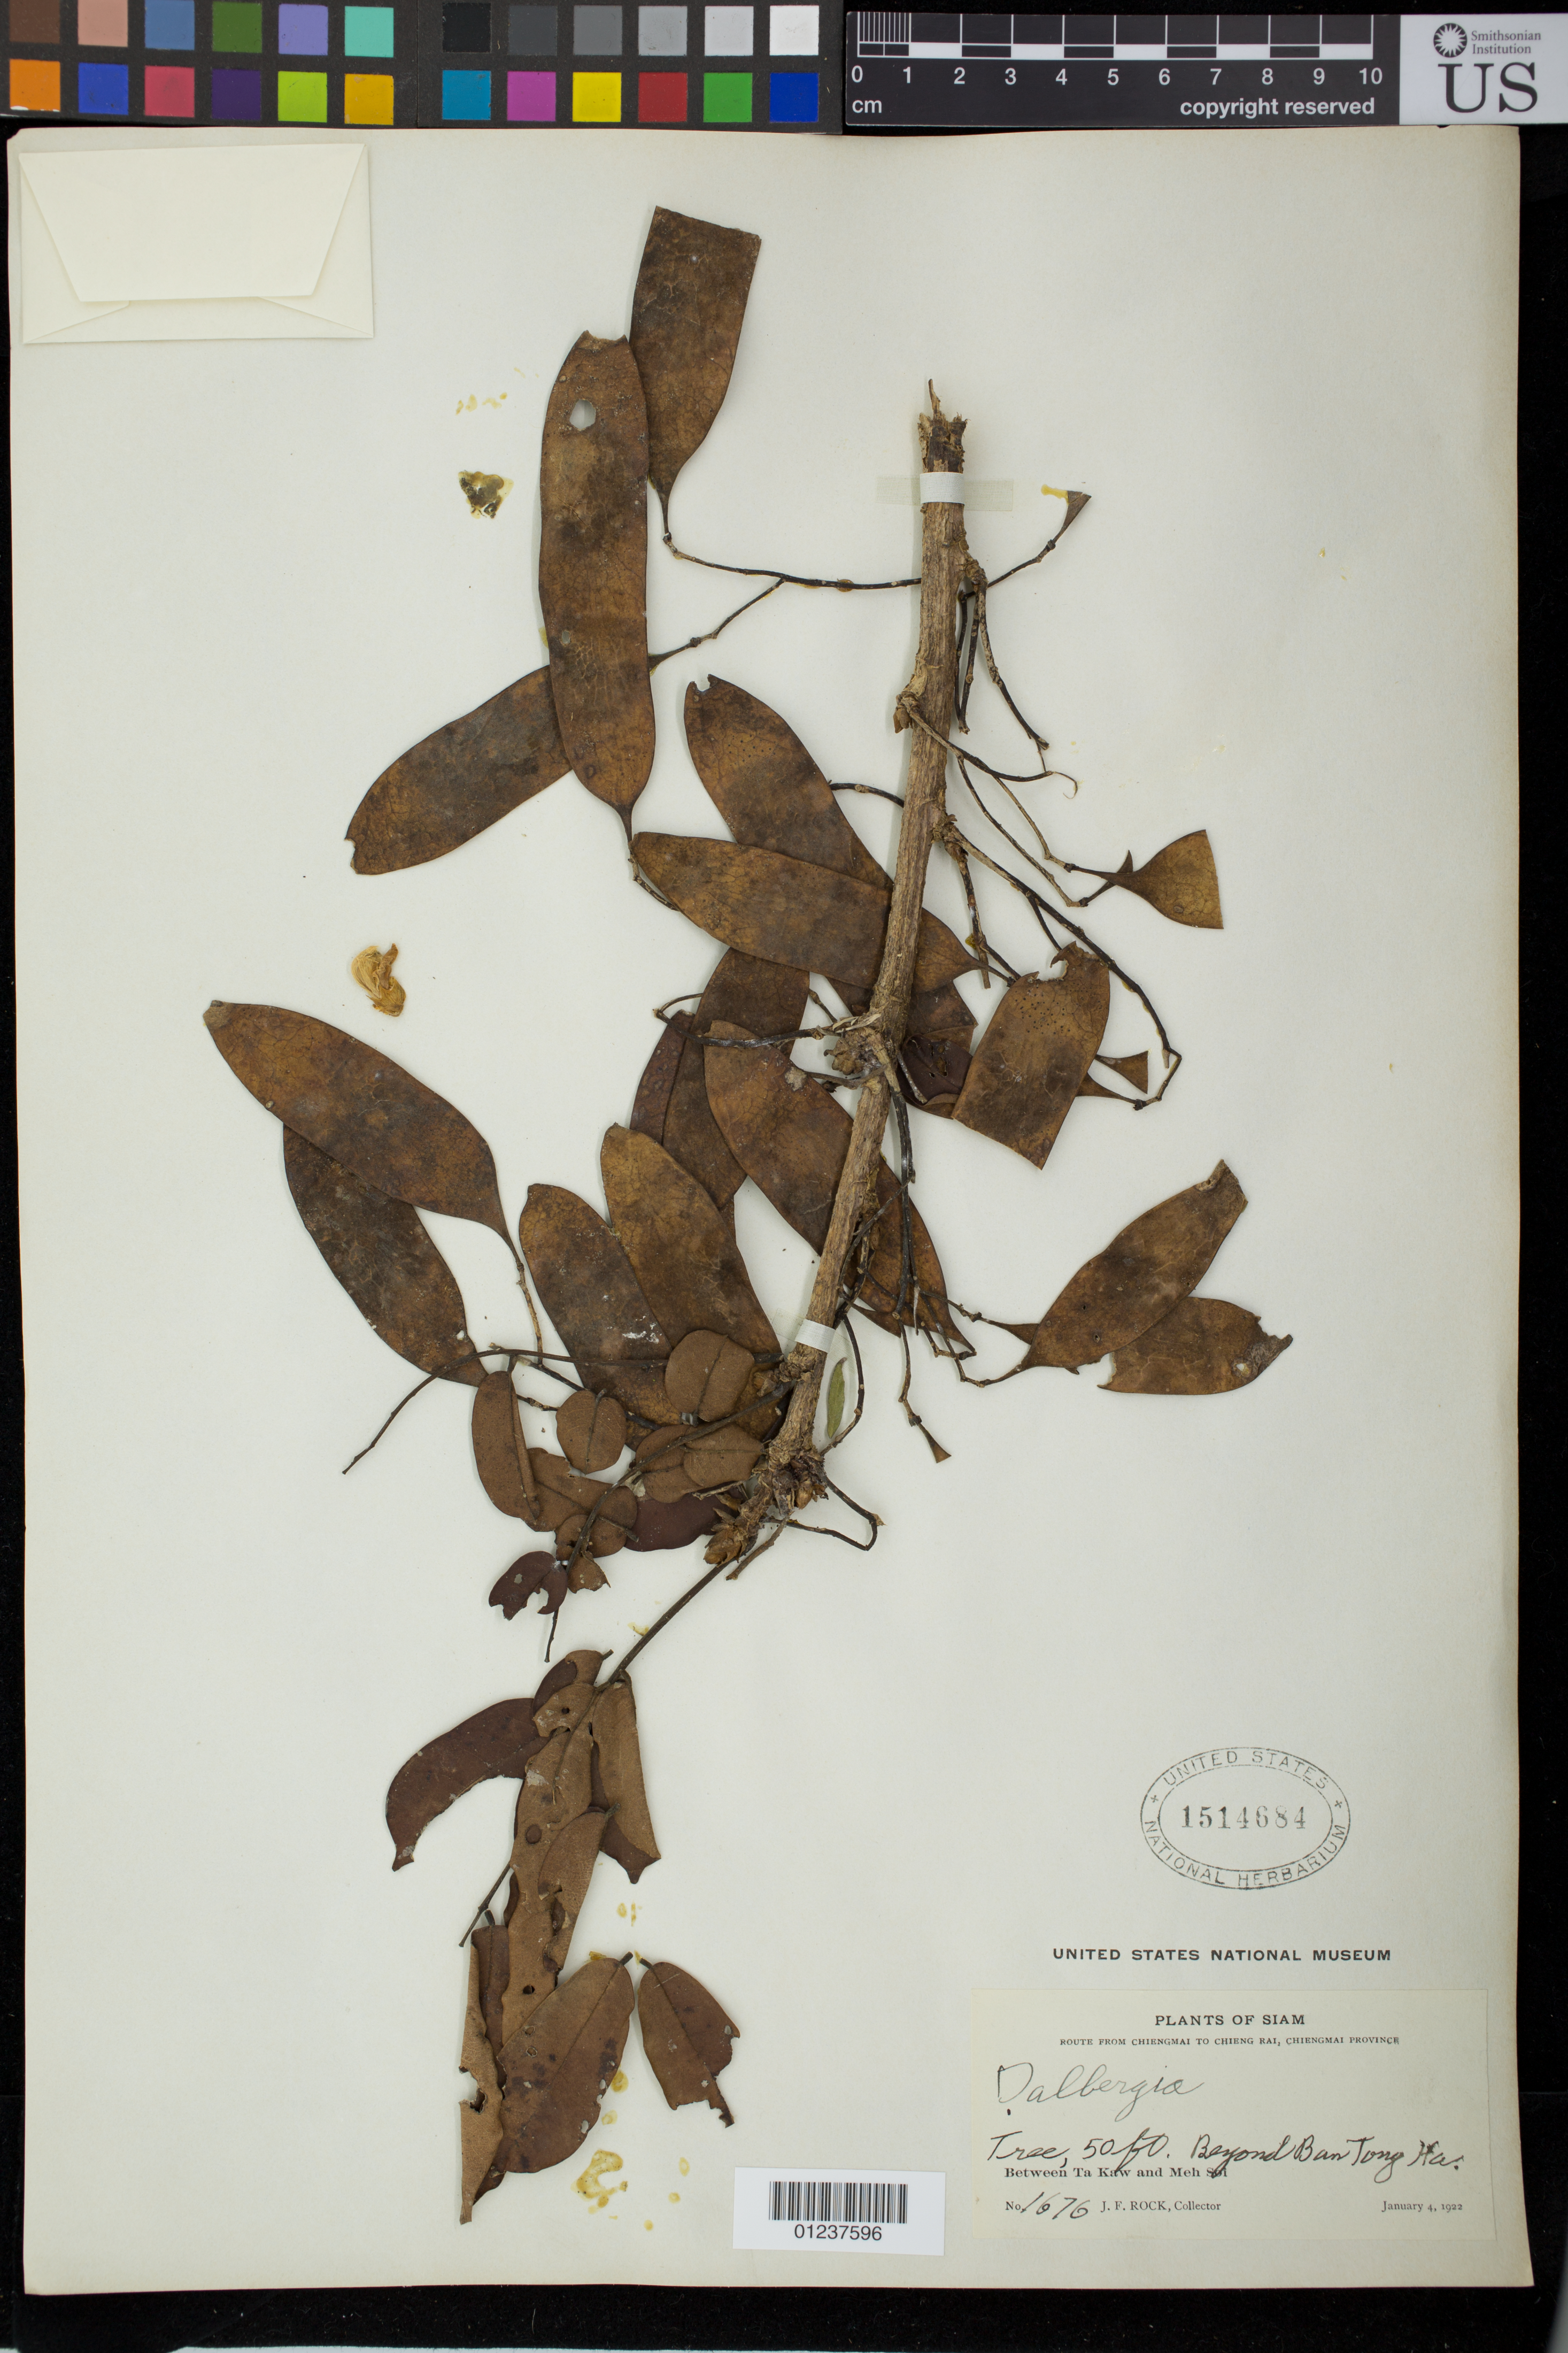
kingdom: Plantae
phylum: Tracheophyta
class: Magnoliopsida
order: Fabales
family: Fabaceae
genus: Dalbergia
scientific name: Dalbergia sp.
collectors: J. F. Rock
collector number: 1676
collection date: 1922-01-04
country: Thailand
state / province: Chiang Mai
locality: Route from Chiengmai to Chieng Rai. Between Ta Kaw and Meh Soi. Beyond Ban Tong Ha.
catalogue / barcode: US 1514684